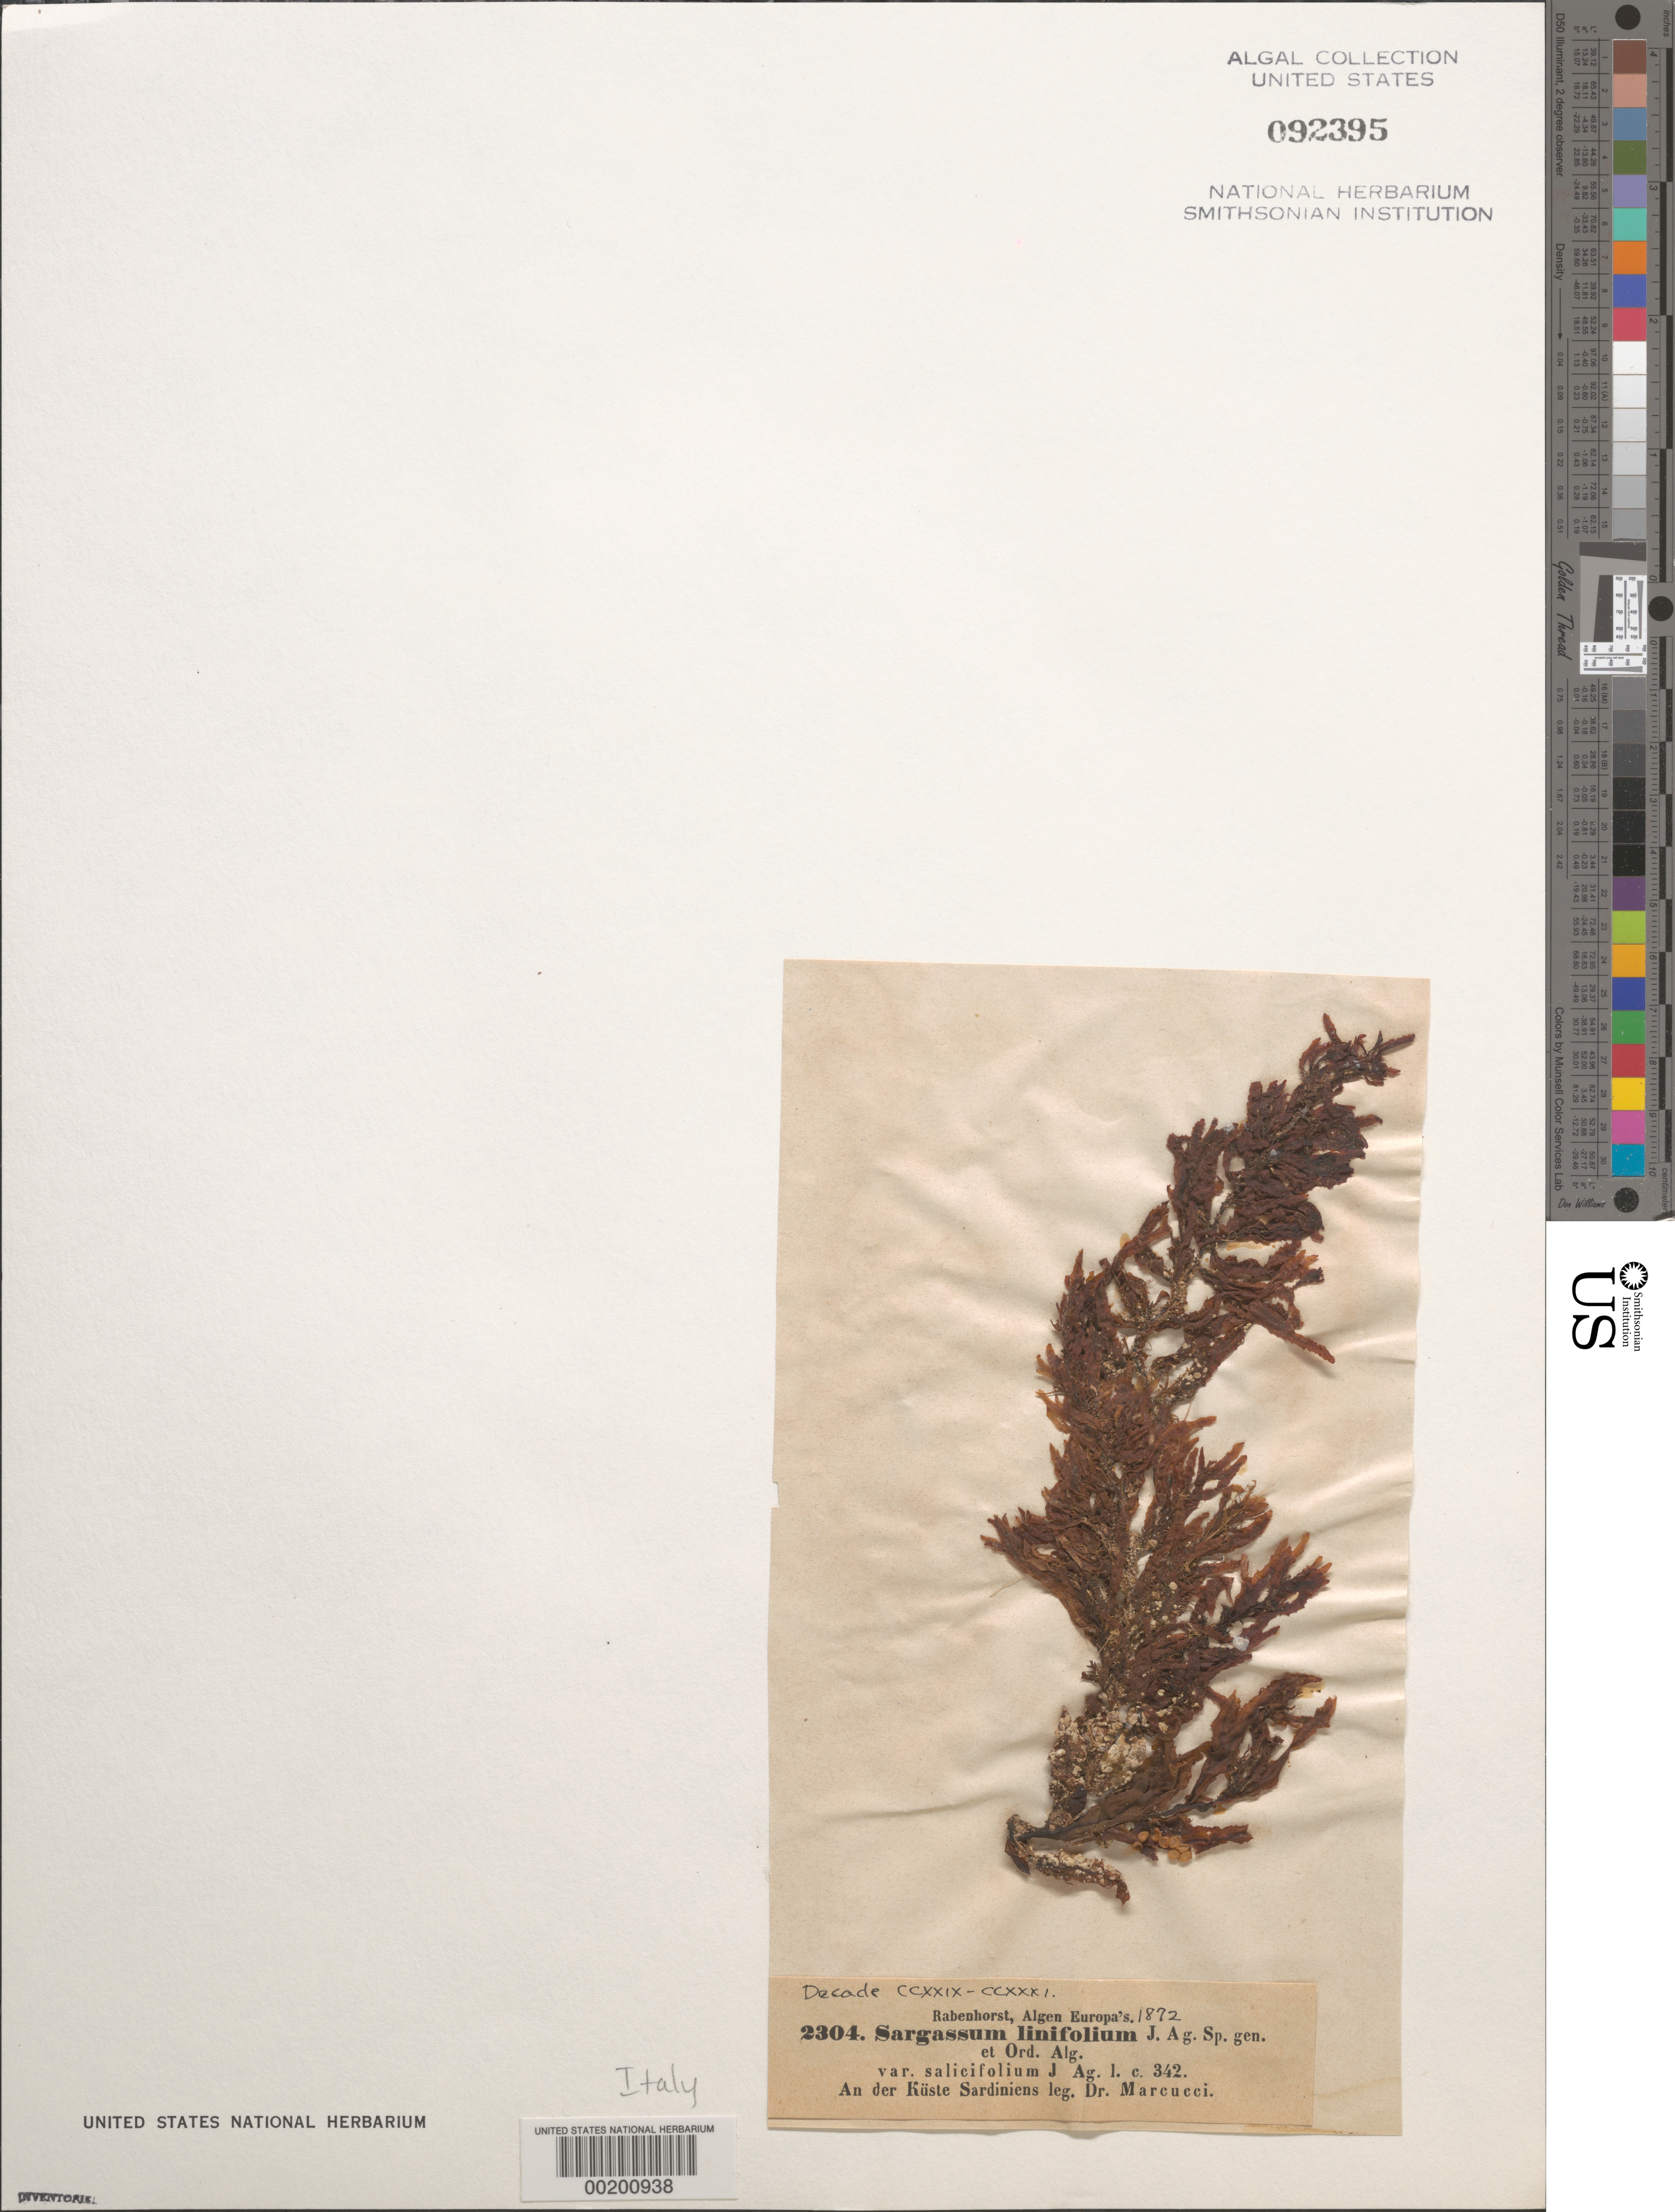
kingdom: Chromista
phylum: Ochrophyta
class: Phaeophyceae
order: Fucales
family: Sargassaceae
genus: Sargassum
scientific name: Sargassum acinarium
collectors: E. Marcucci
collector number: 2304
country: Italy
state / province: Sardegna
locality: Coast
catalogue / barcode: US 92395